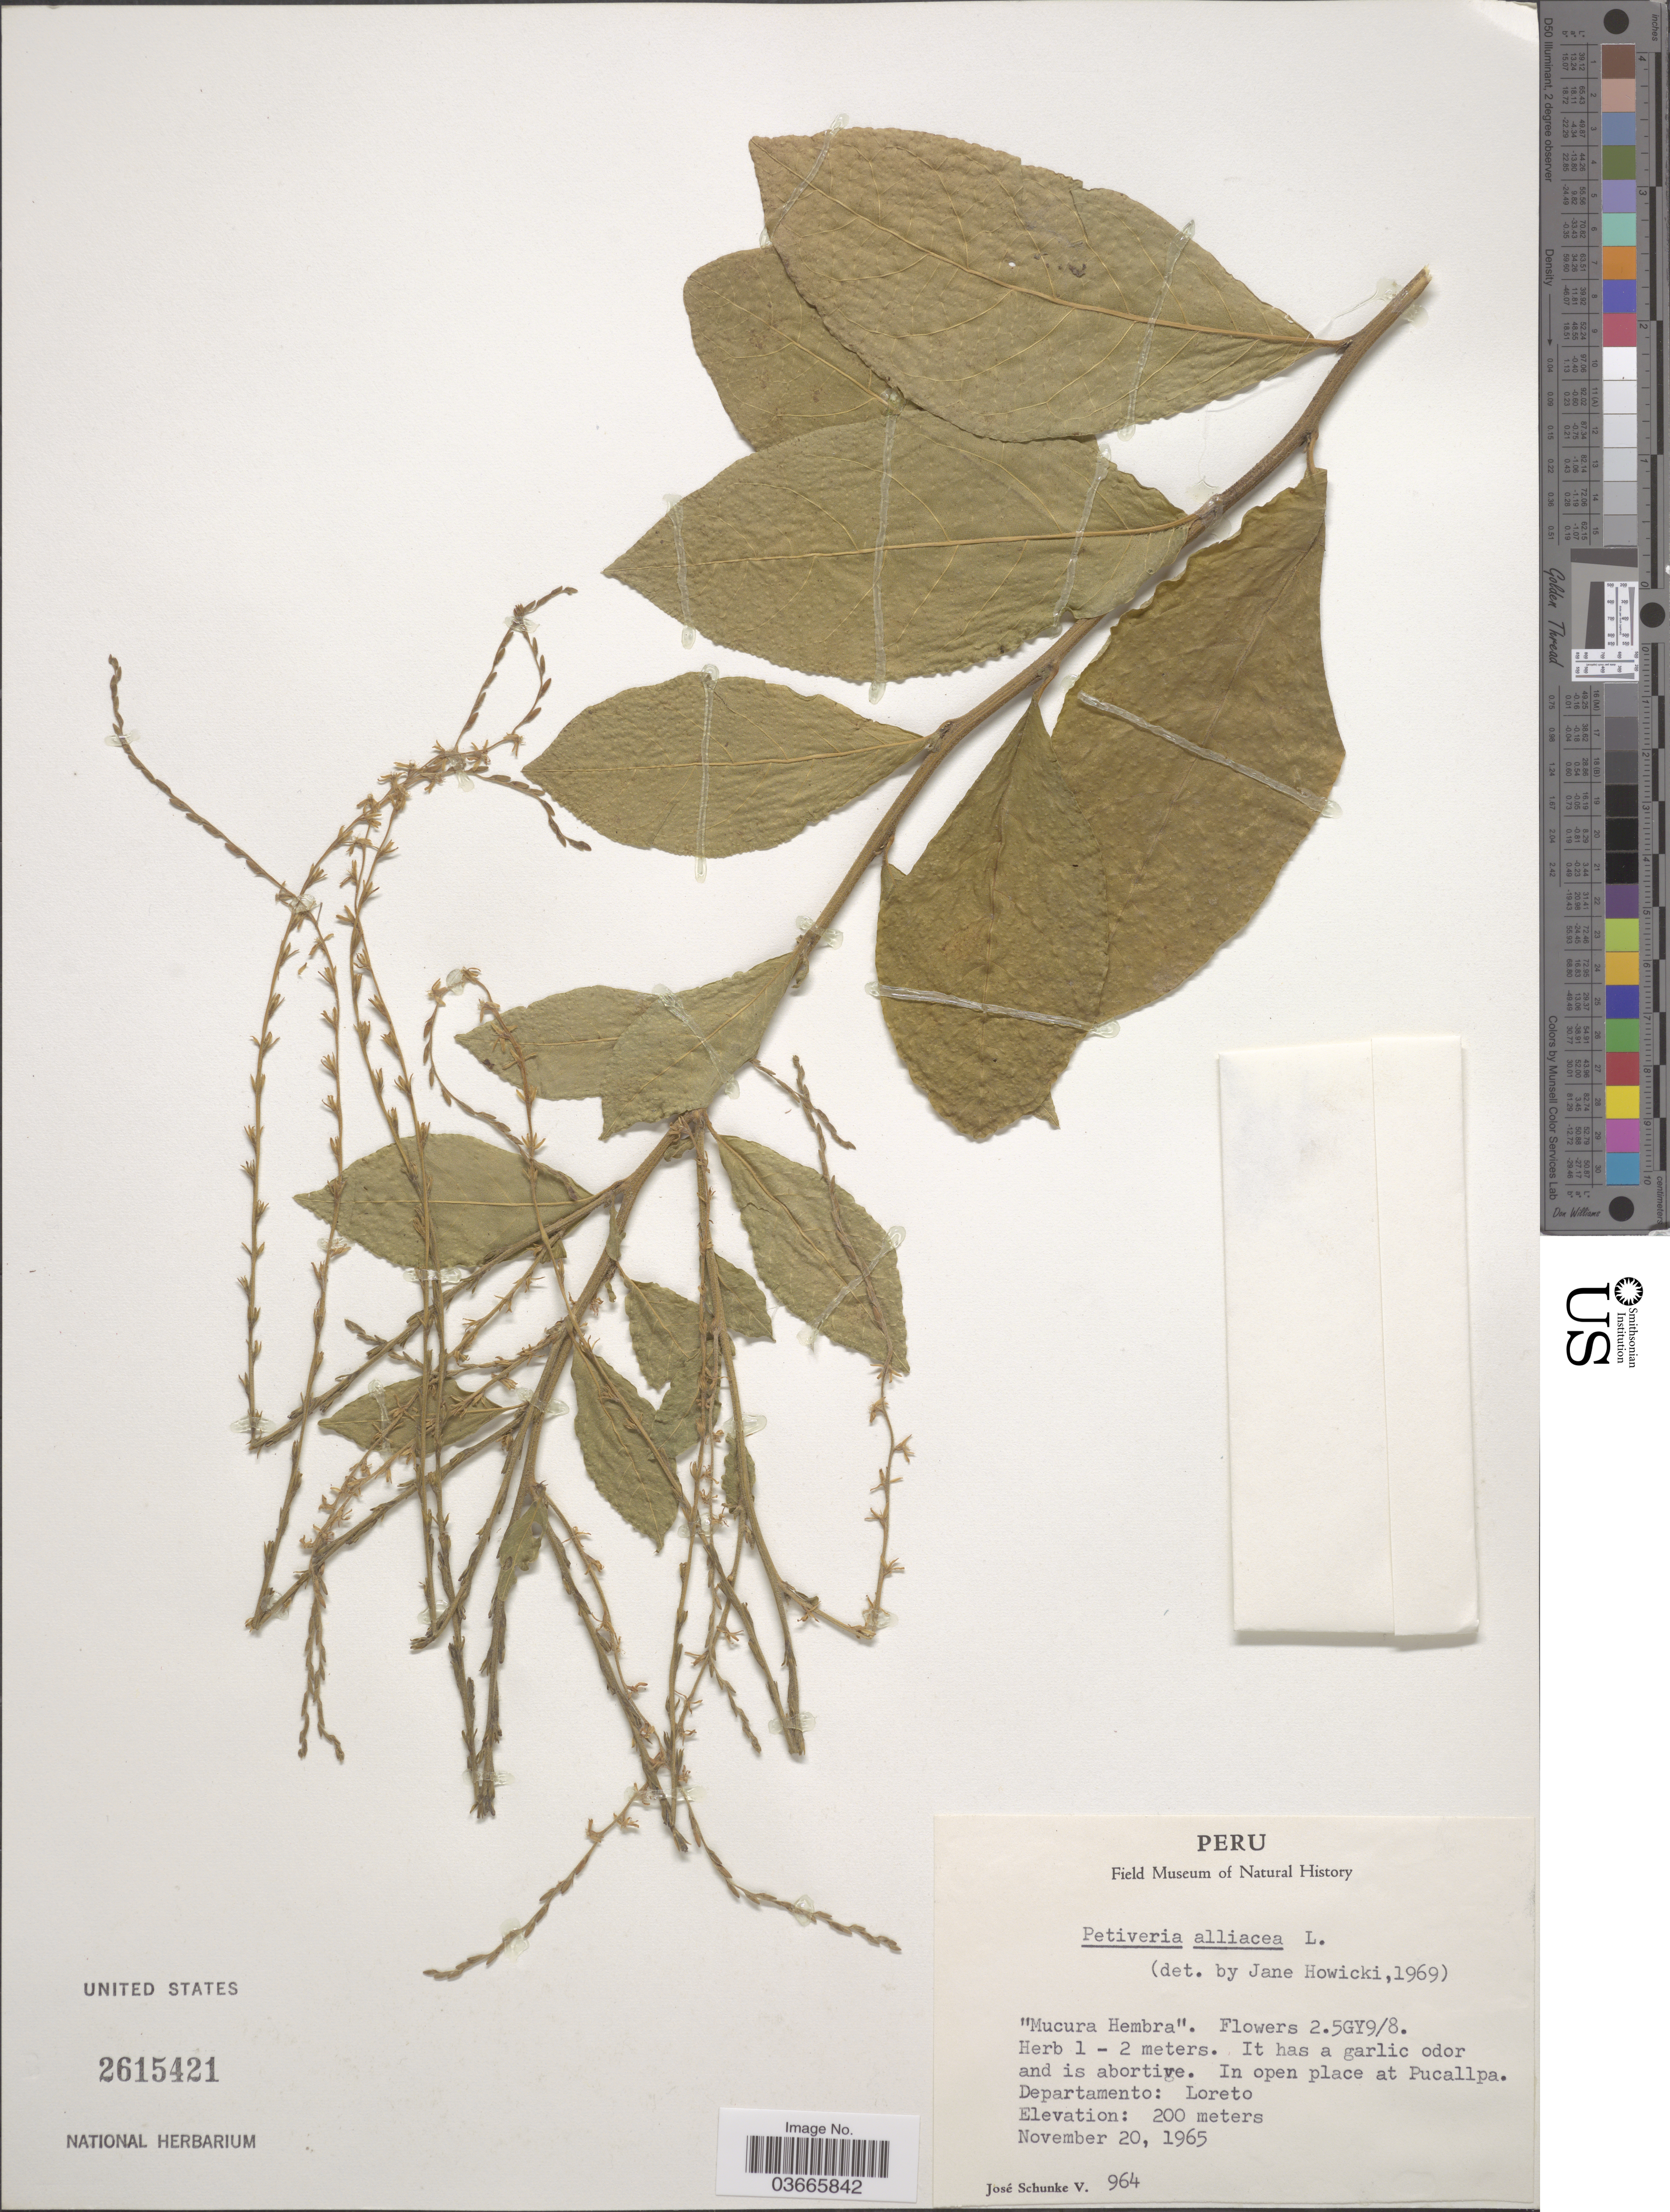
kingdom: Plantae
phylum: Tracheophyta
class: Magnoliopsida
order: Caryophyllales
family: Phytolaccaceae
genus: Petiveria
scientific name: Petiveria alliacea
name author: L.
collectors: J. Schunke Vigo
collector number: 964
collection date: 1965-11-20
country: Peru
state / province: Loreto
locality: In open place at Pucallpa. Departamento: Loreto.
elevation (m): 200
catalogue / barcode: US 2615421